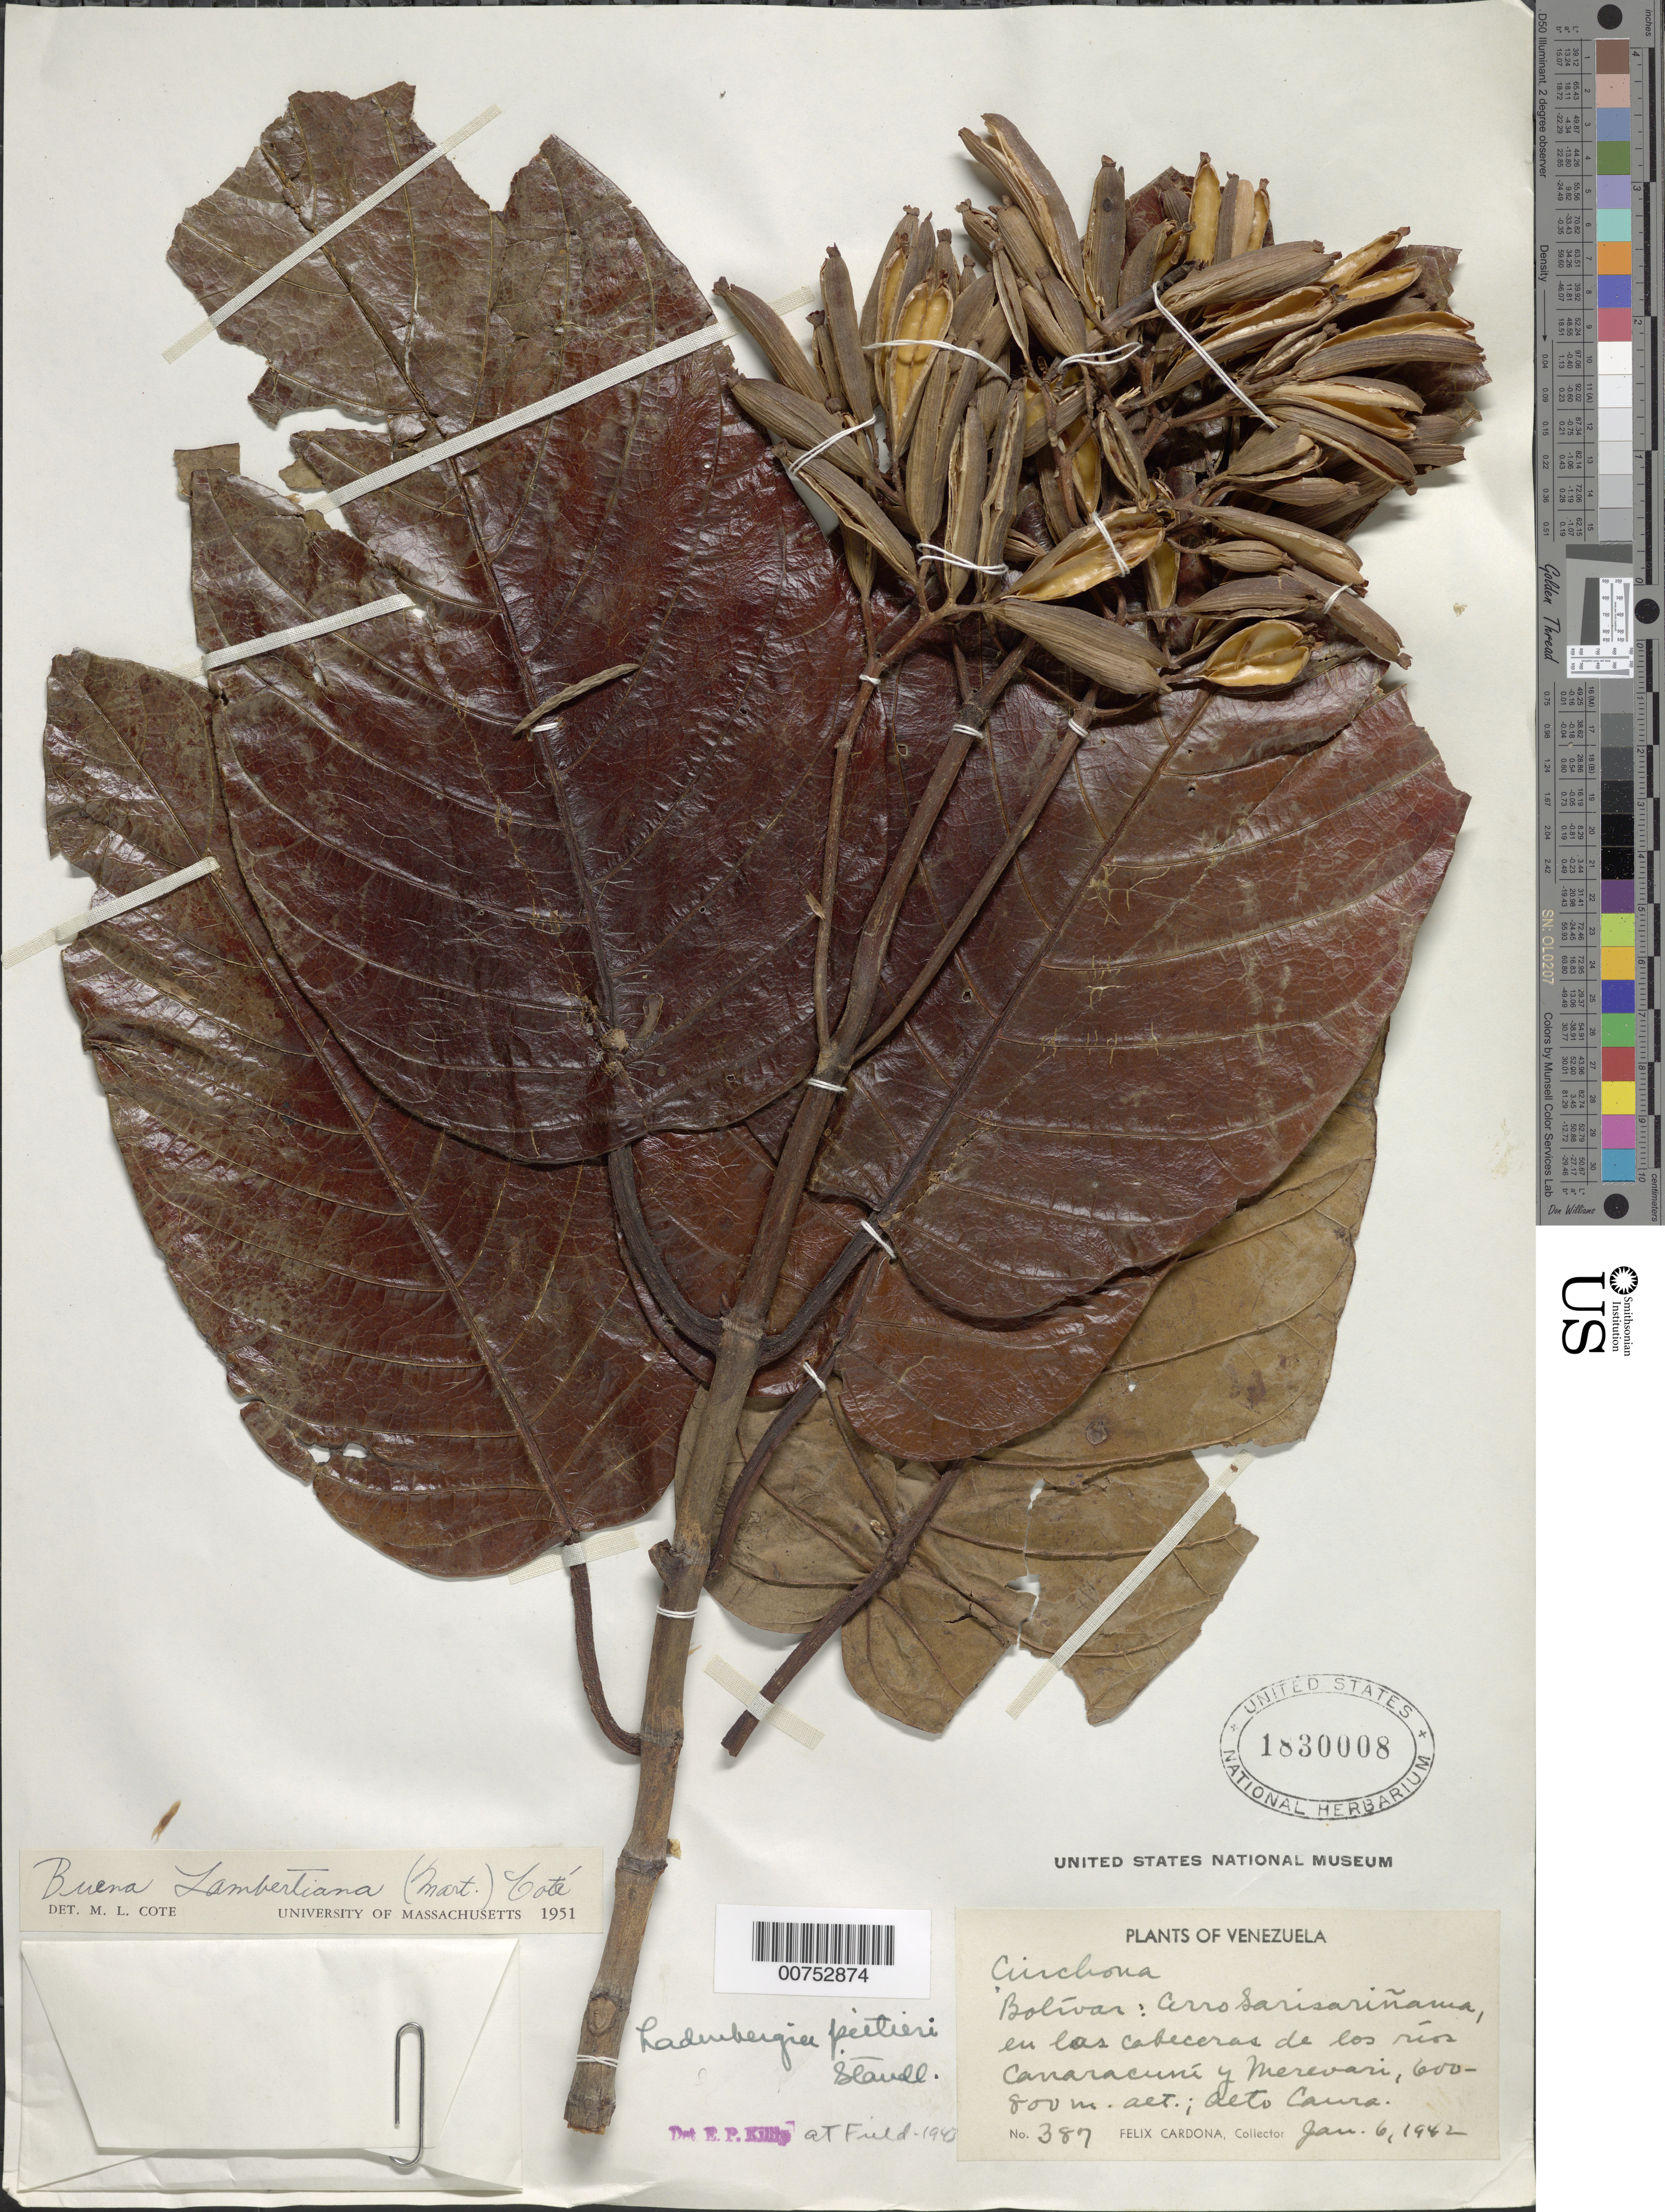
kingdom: Plantae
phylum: Tracheophyta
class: Magnoliopsida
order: Gentianales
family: Rubiaceae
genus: Ladenbergia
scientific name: Ladenbergia lambertiana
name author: (A. Braun ex Mart.) Klotzsch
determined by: Cote, M. L.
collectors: F. Cardona Puig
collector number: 387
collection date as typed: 6-Jan-42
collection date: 1942-01-06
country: Venezuela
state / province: Bolívar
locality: Cerro Sarisariñama, Ríos Canaracunú y Merevari, Alto Caura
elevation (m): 600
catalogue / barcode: US 1830008